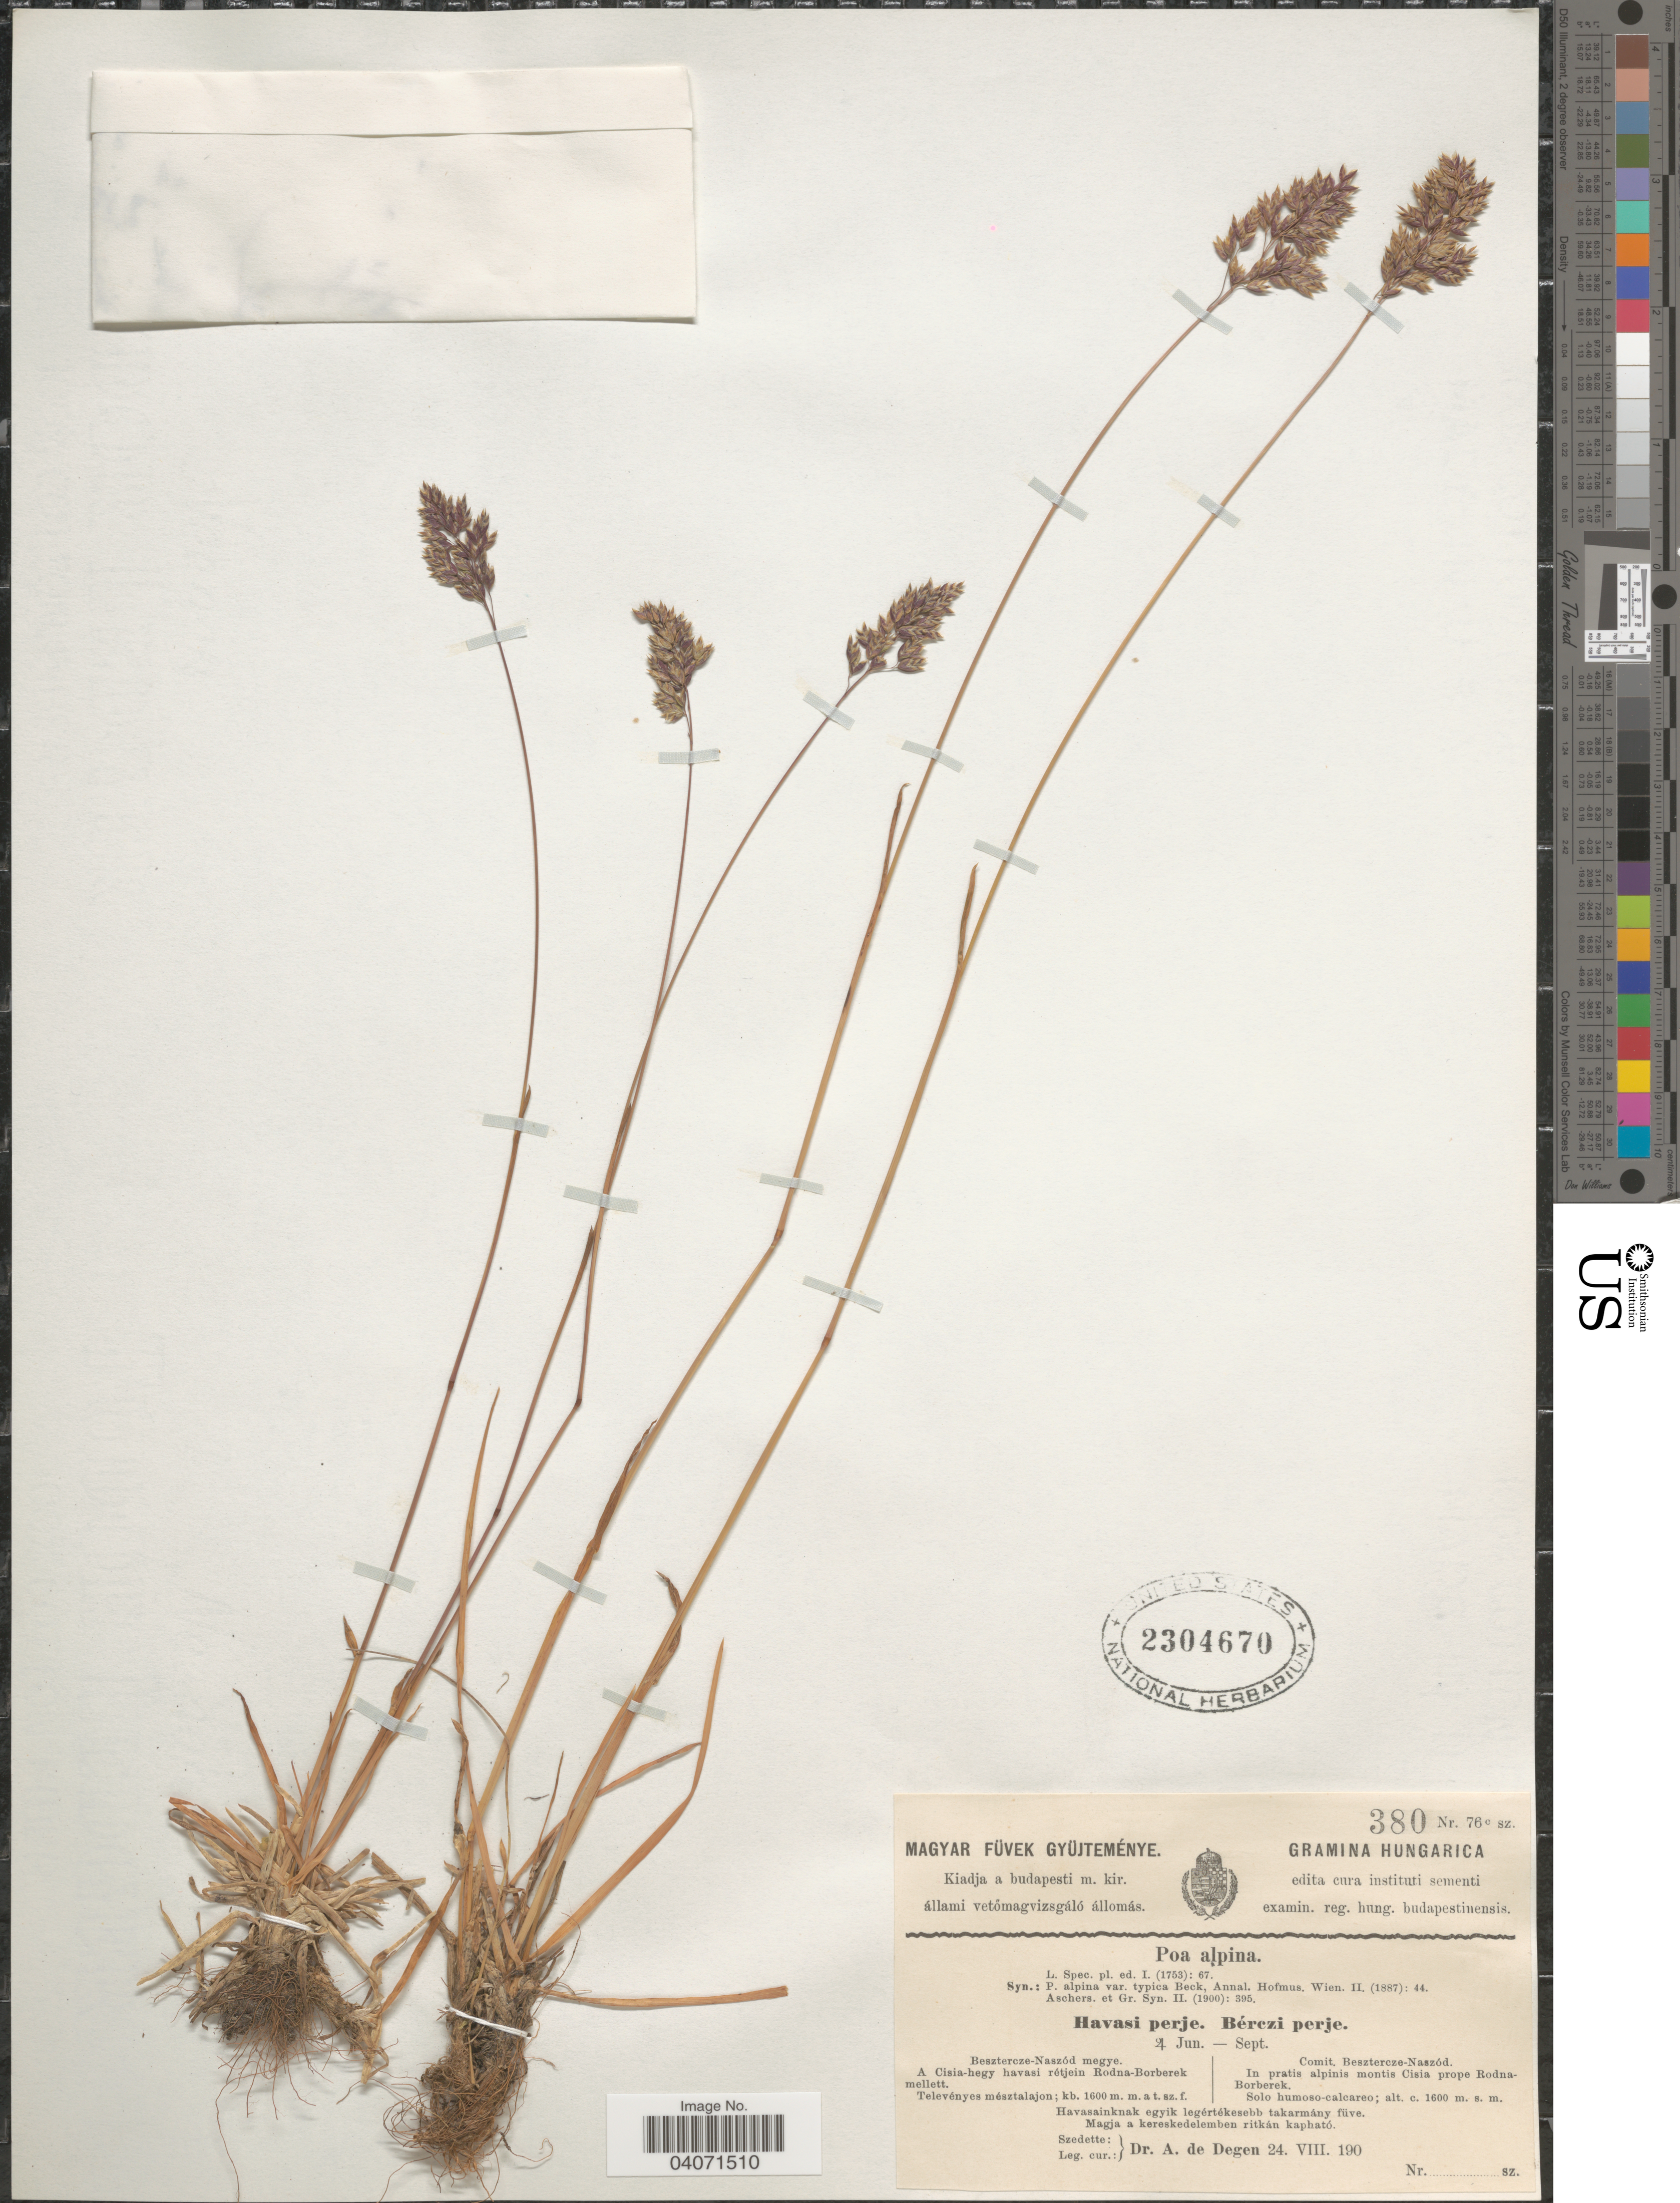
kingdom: Plantae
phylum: Tracheophyta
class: Liliopsida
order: Poales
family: Poaceae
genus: Poa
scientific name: Poa alpina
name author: L.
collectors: A. Degen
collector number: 76c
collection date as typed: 24. VIII. 190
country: Hungary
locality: Comit. Besztercze-Naszód. In pratis alpinis montis Cisia prope Rodna-Borberek.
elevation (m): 1600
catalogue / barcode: US 2304670